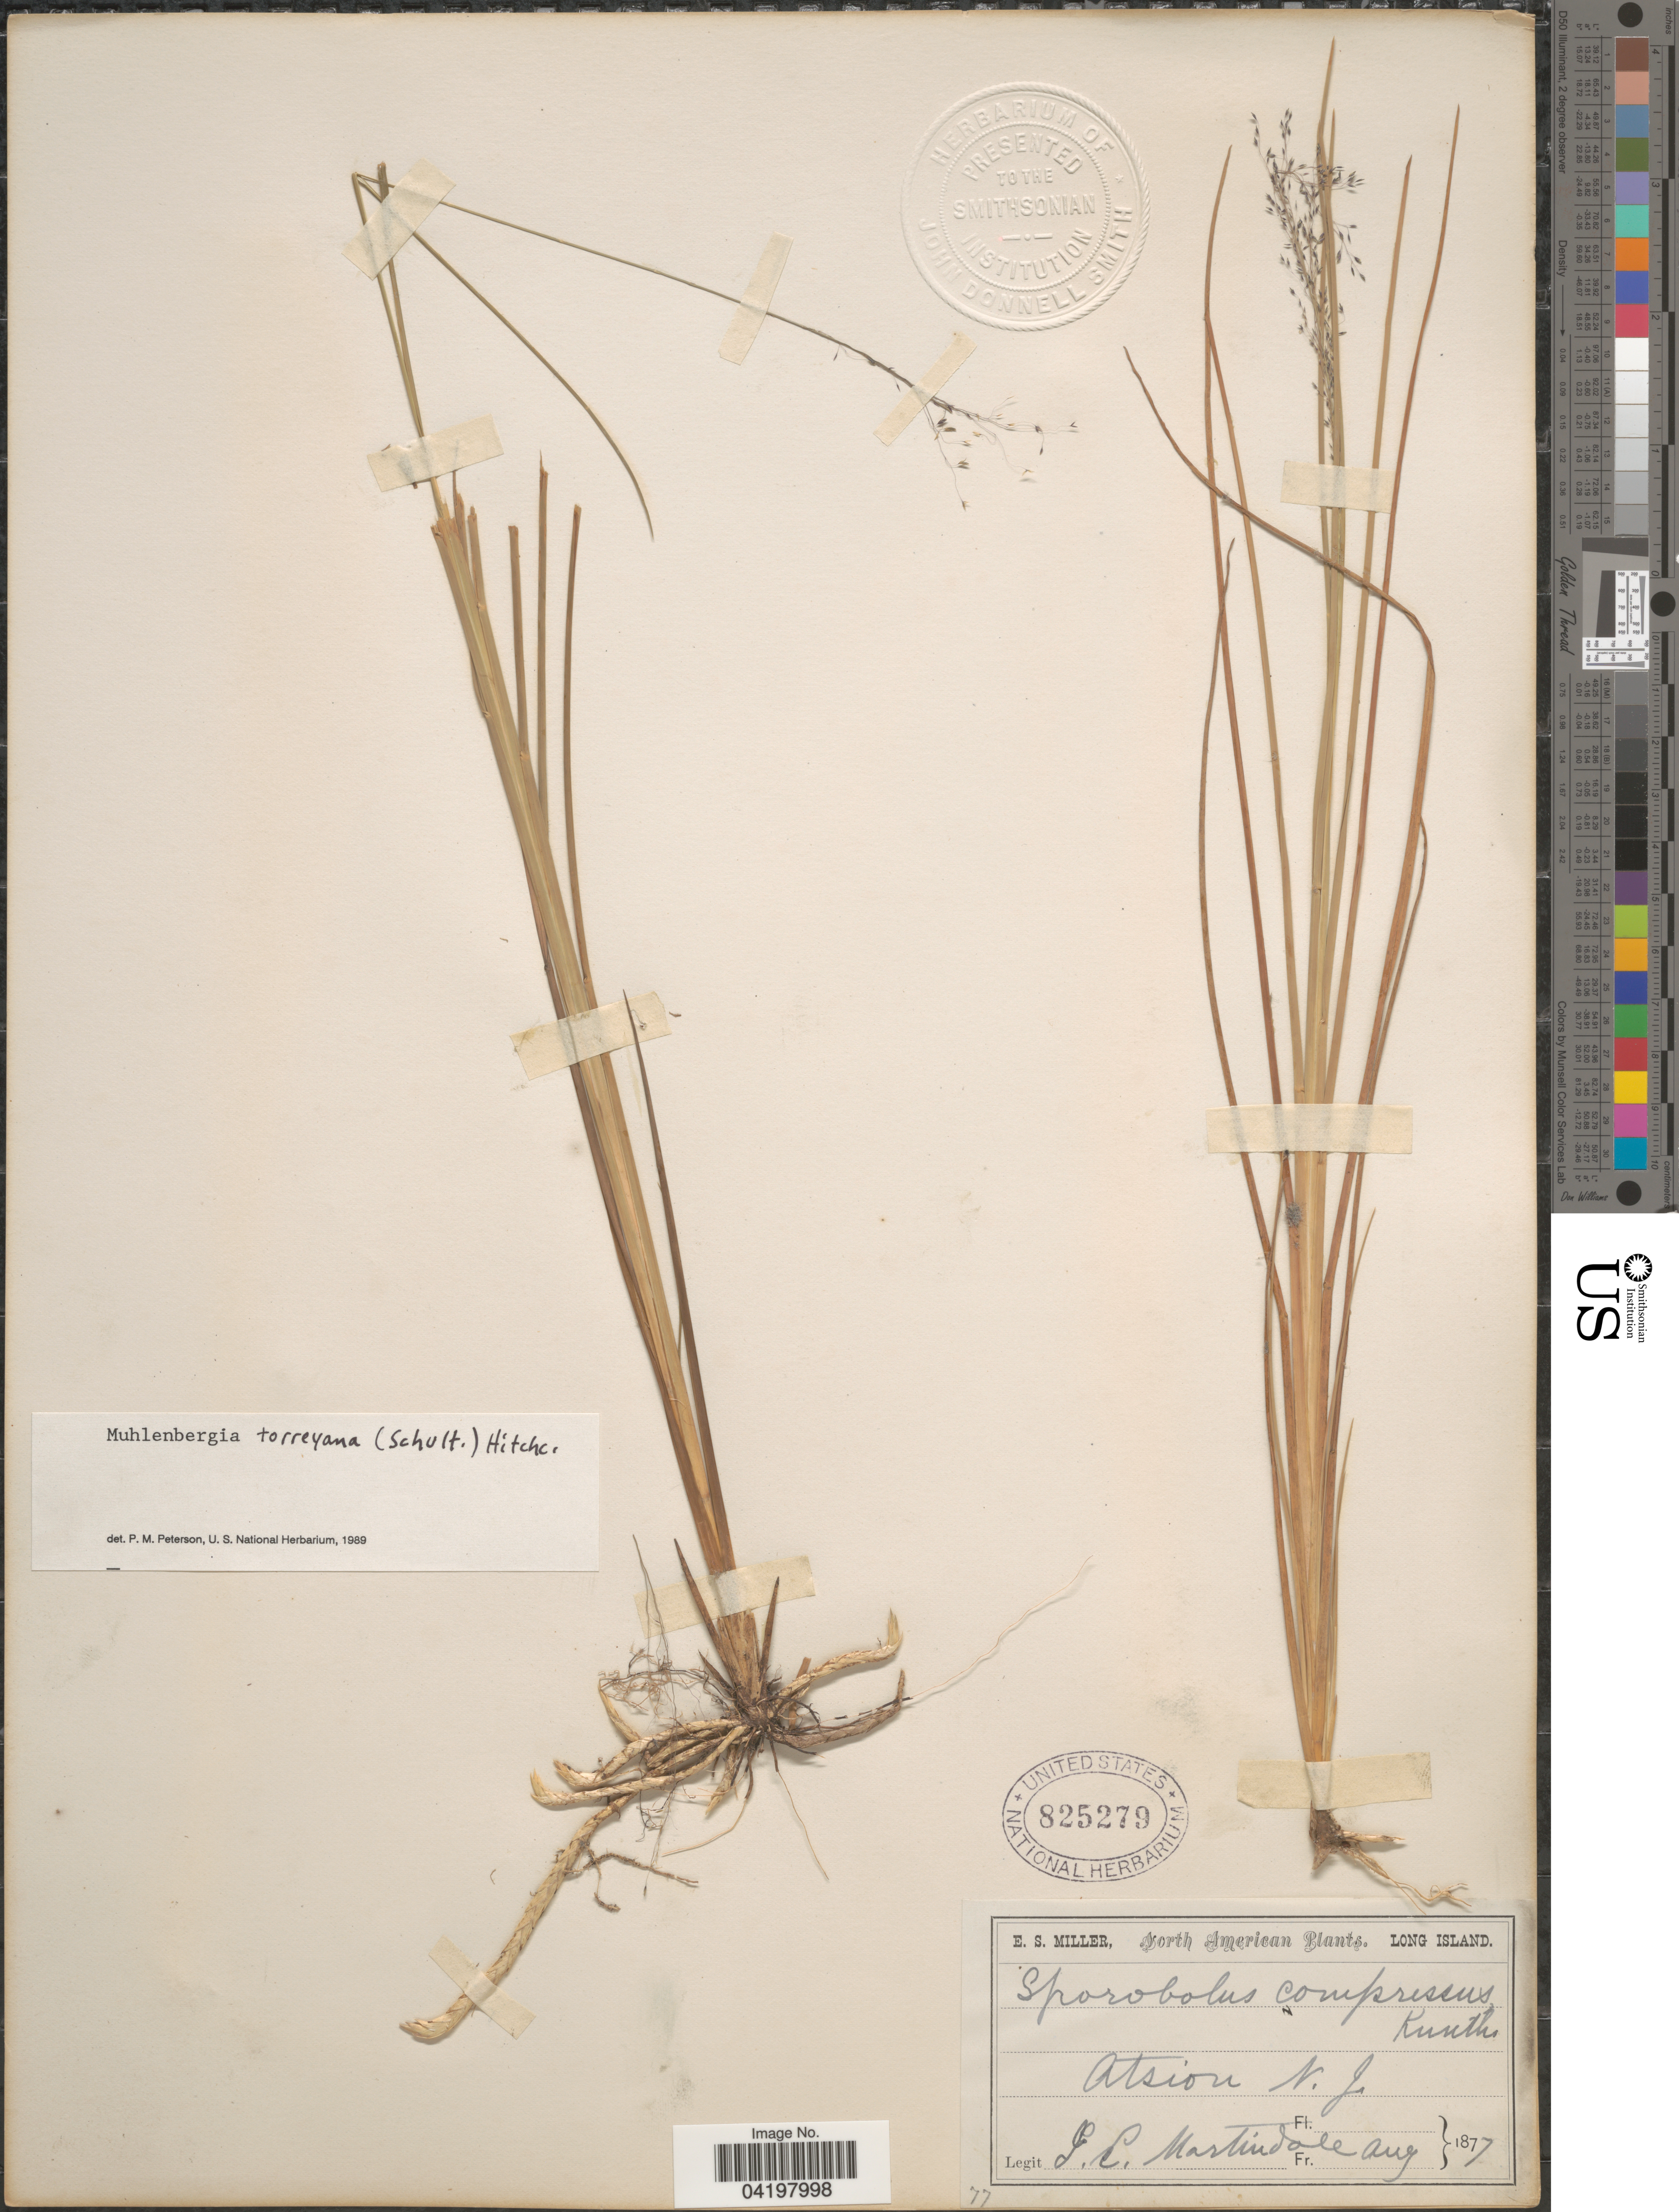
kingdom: Plantae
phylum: Tracheophyta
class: Liliopsida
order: Poales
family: Poaceae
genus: Muhlenbergia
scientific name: Muhlenbergia torreyana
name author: (Schult.) Hitchc.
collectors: J. Martindale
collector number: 77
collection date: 1877-08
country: United States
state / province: New Jersey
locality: Atsion.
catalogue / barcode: US 825279